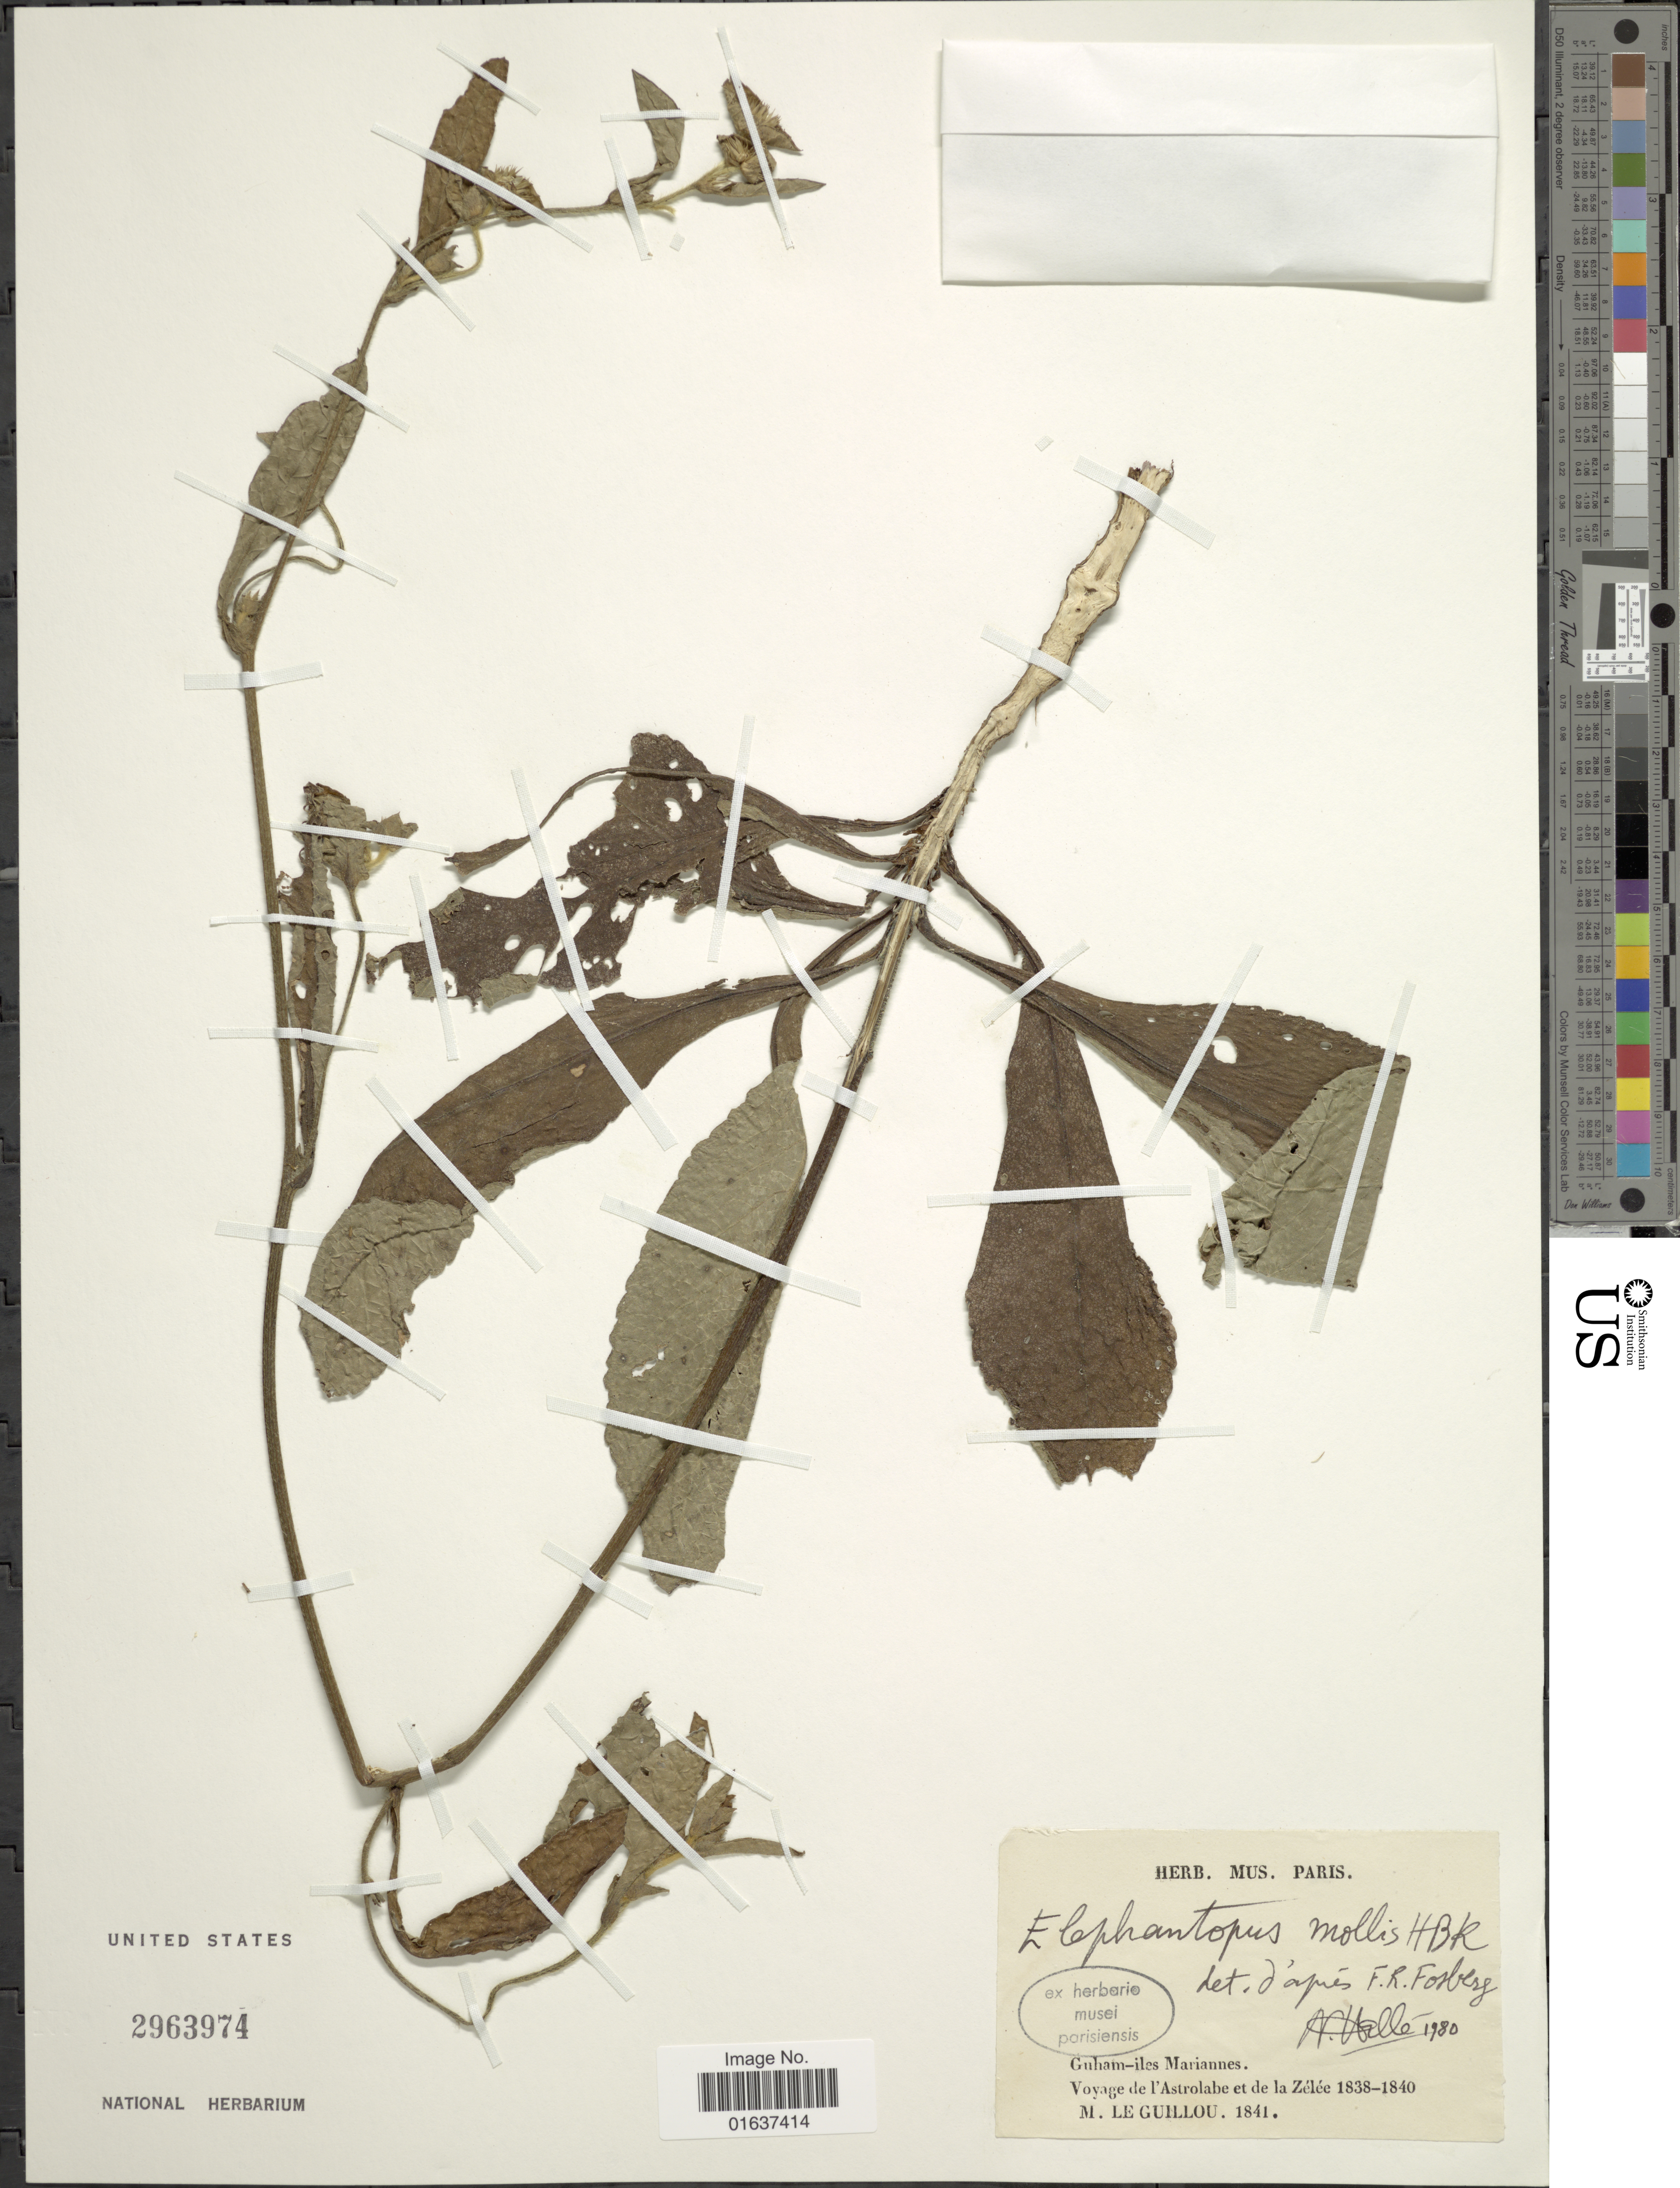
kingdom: Plantae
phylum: Tracheophyta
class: Magnoliopsida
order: Asterales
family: Asteraceae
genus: Elephantopus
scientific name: Elephantopus mollis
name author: Kunth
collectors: M. Le Guillou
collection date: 1841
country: Guam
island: Guam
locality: Guham-iles Mariannes, voyage de l'Astrolabe et de la Zélée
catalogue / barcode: US 2963974